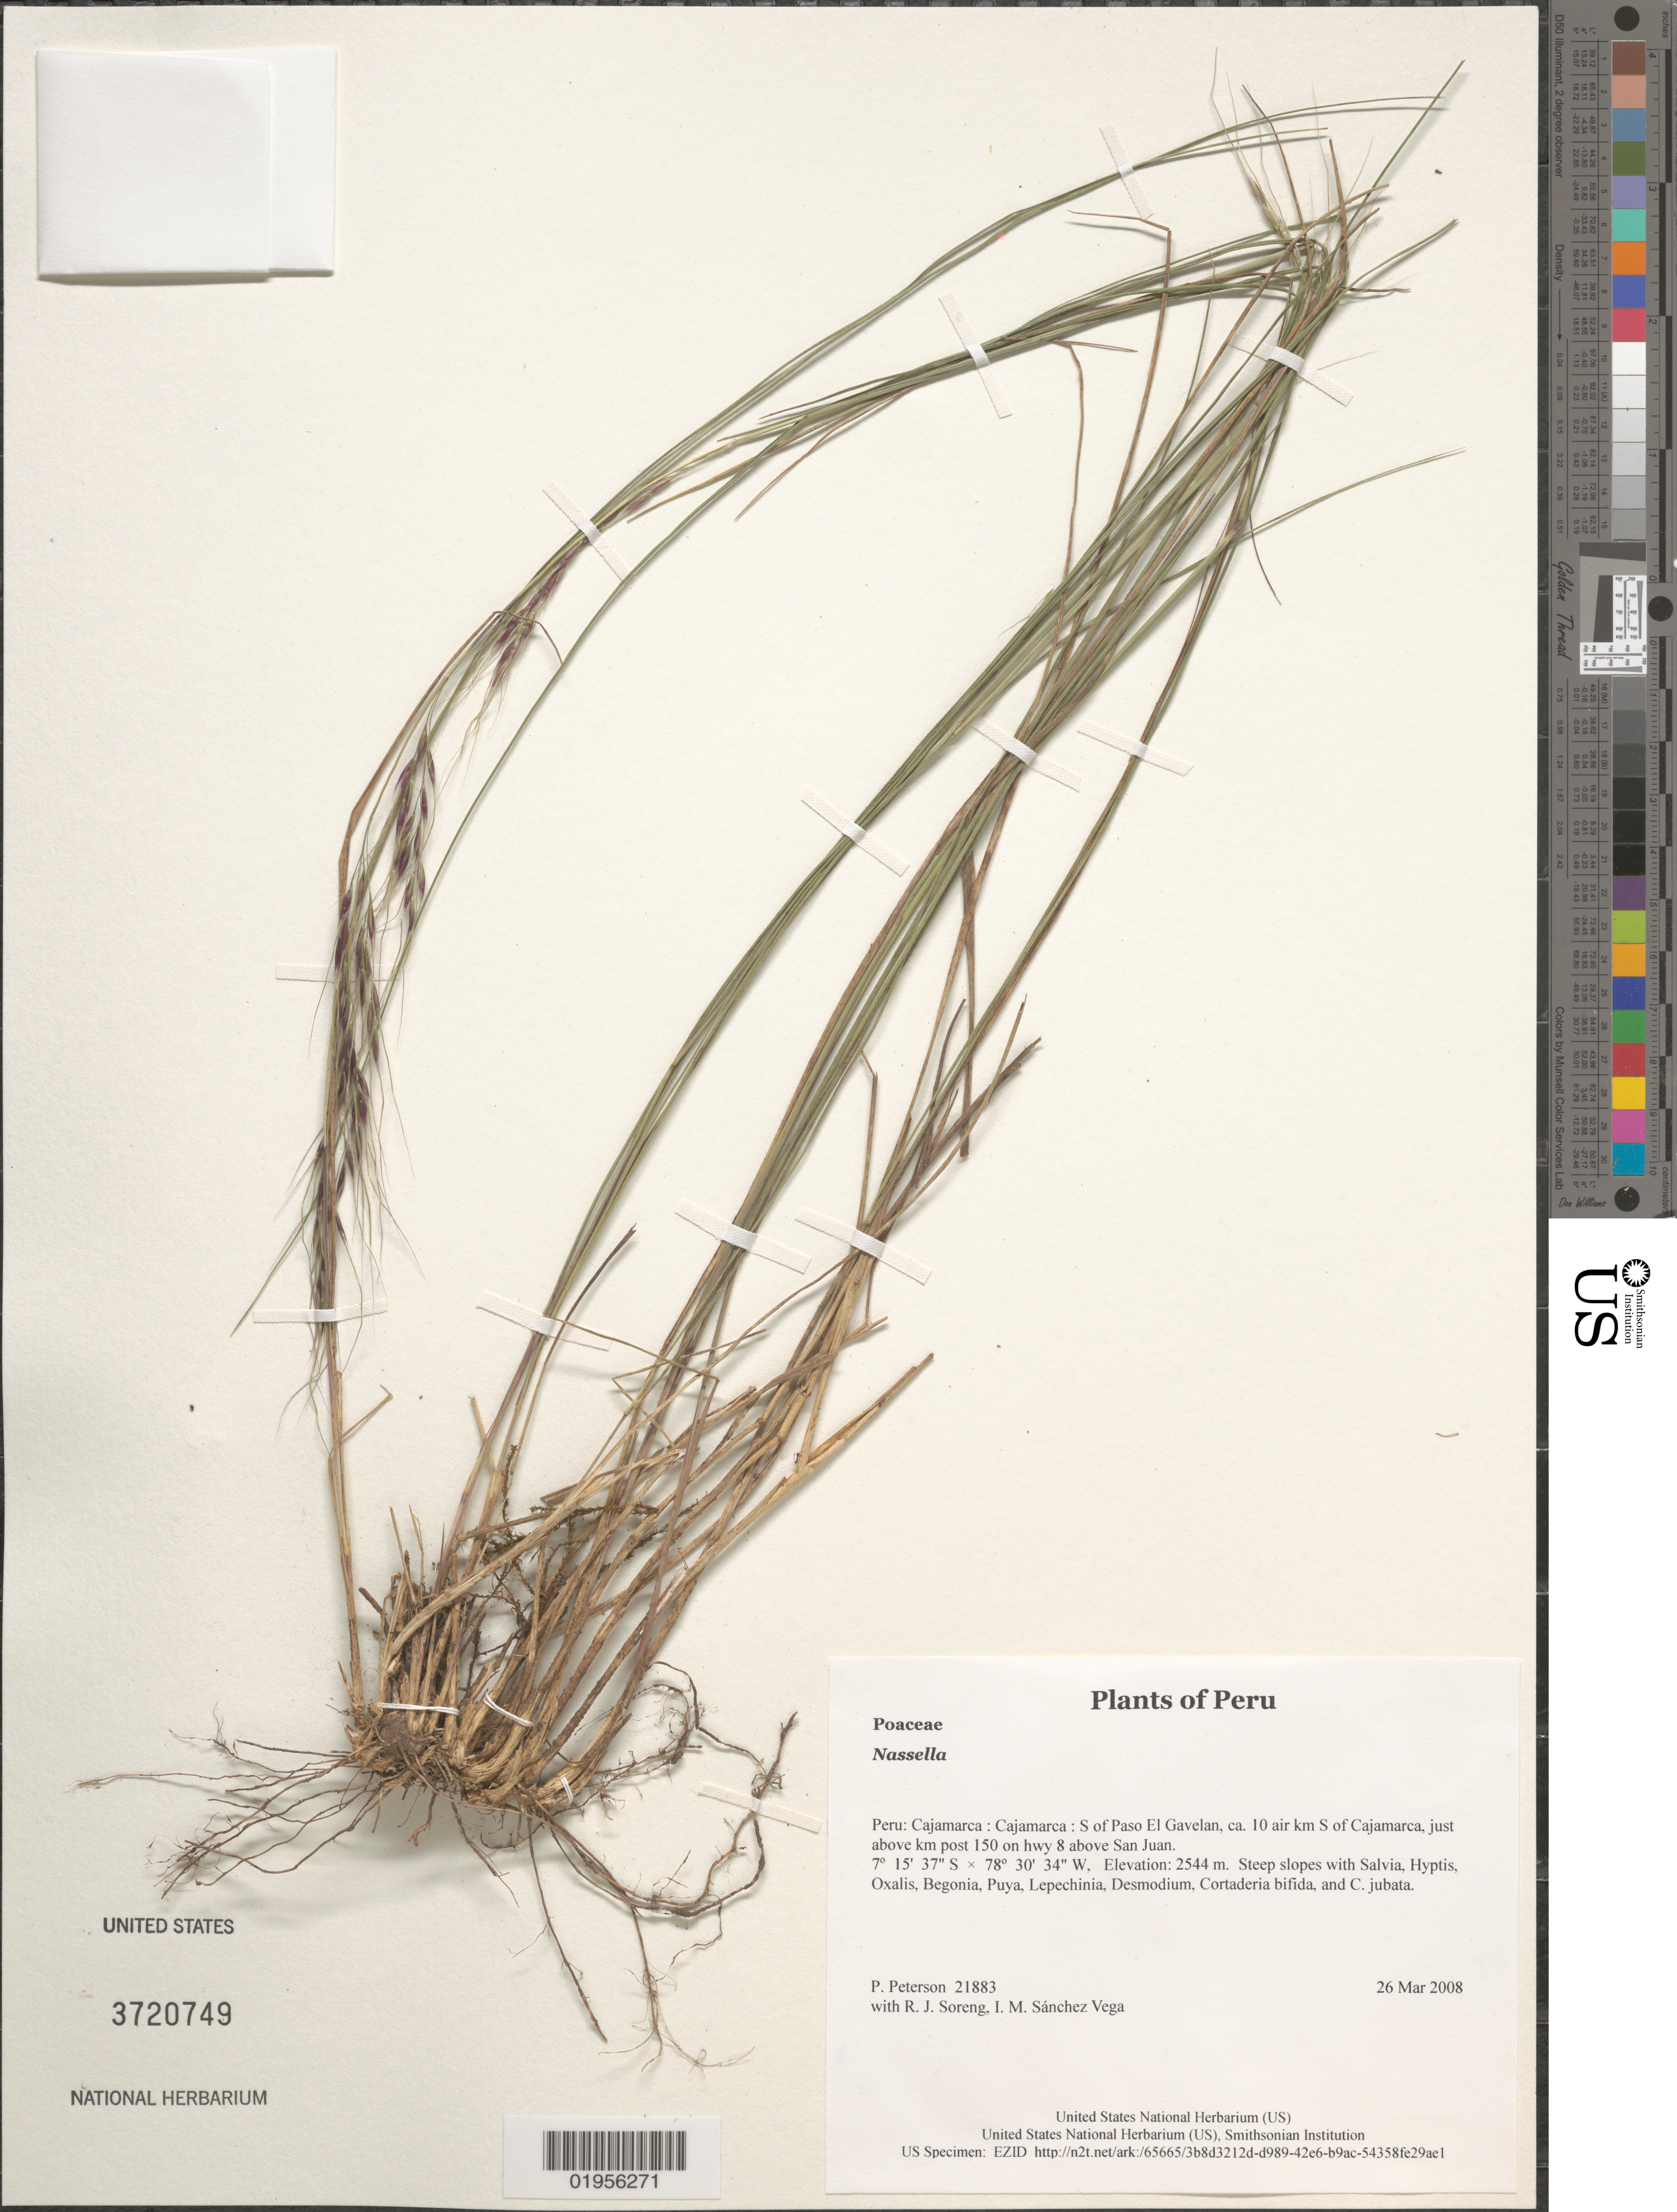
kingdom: Plantae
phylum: Tracheophyta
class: Liliopsida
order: Poales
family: Poaceae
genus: Nassella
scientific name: Nassella sp.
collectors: P. M. Peterson, R. J. Soreng & I. M. Sánchez Vega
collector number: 21883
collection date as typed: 26 Mar 2008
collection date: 2008-03-26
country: Peru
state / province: Cajamarca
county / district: Cajamarca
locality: S of Paso El Gavelan, ca. 10 air km S of Cajamarca, just above km post 150 on hwy 8 above San Juan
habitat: Steep slopes with Salvia, Hyptis, Oxalis, Begonia, Puya, Lepechinia, Desmodium, Cortaderia bifida, and C. jubata.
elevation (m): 2544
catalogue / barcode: US 3720749